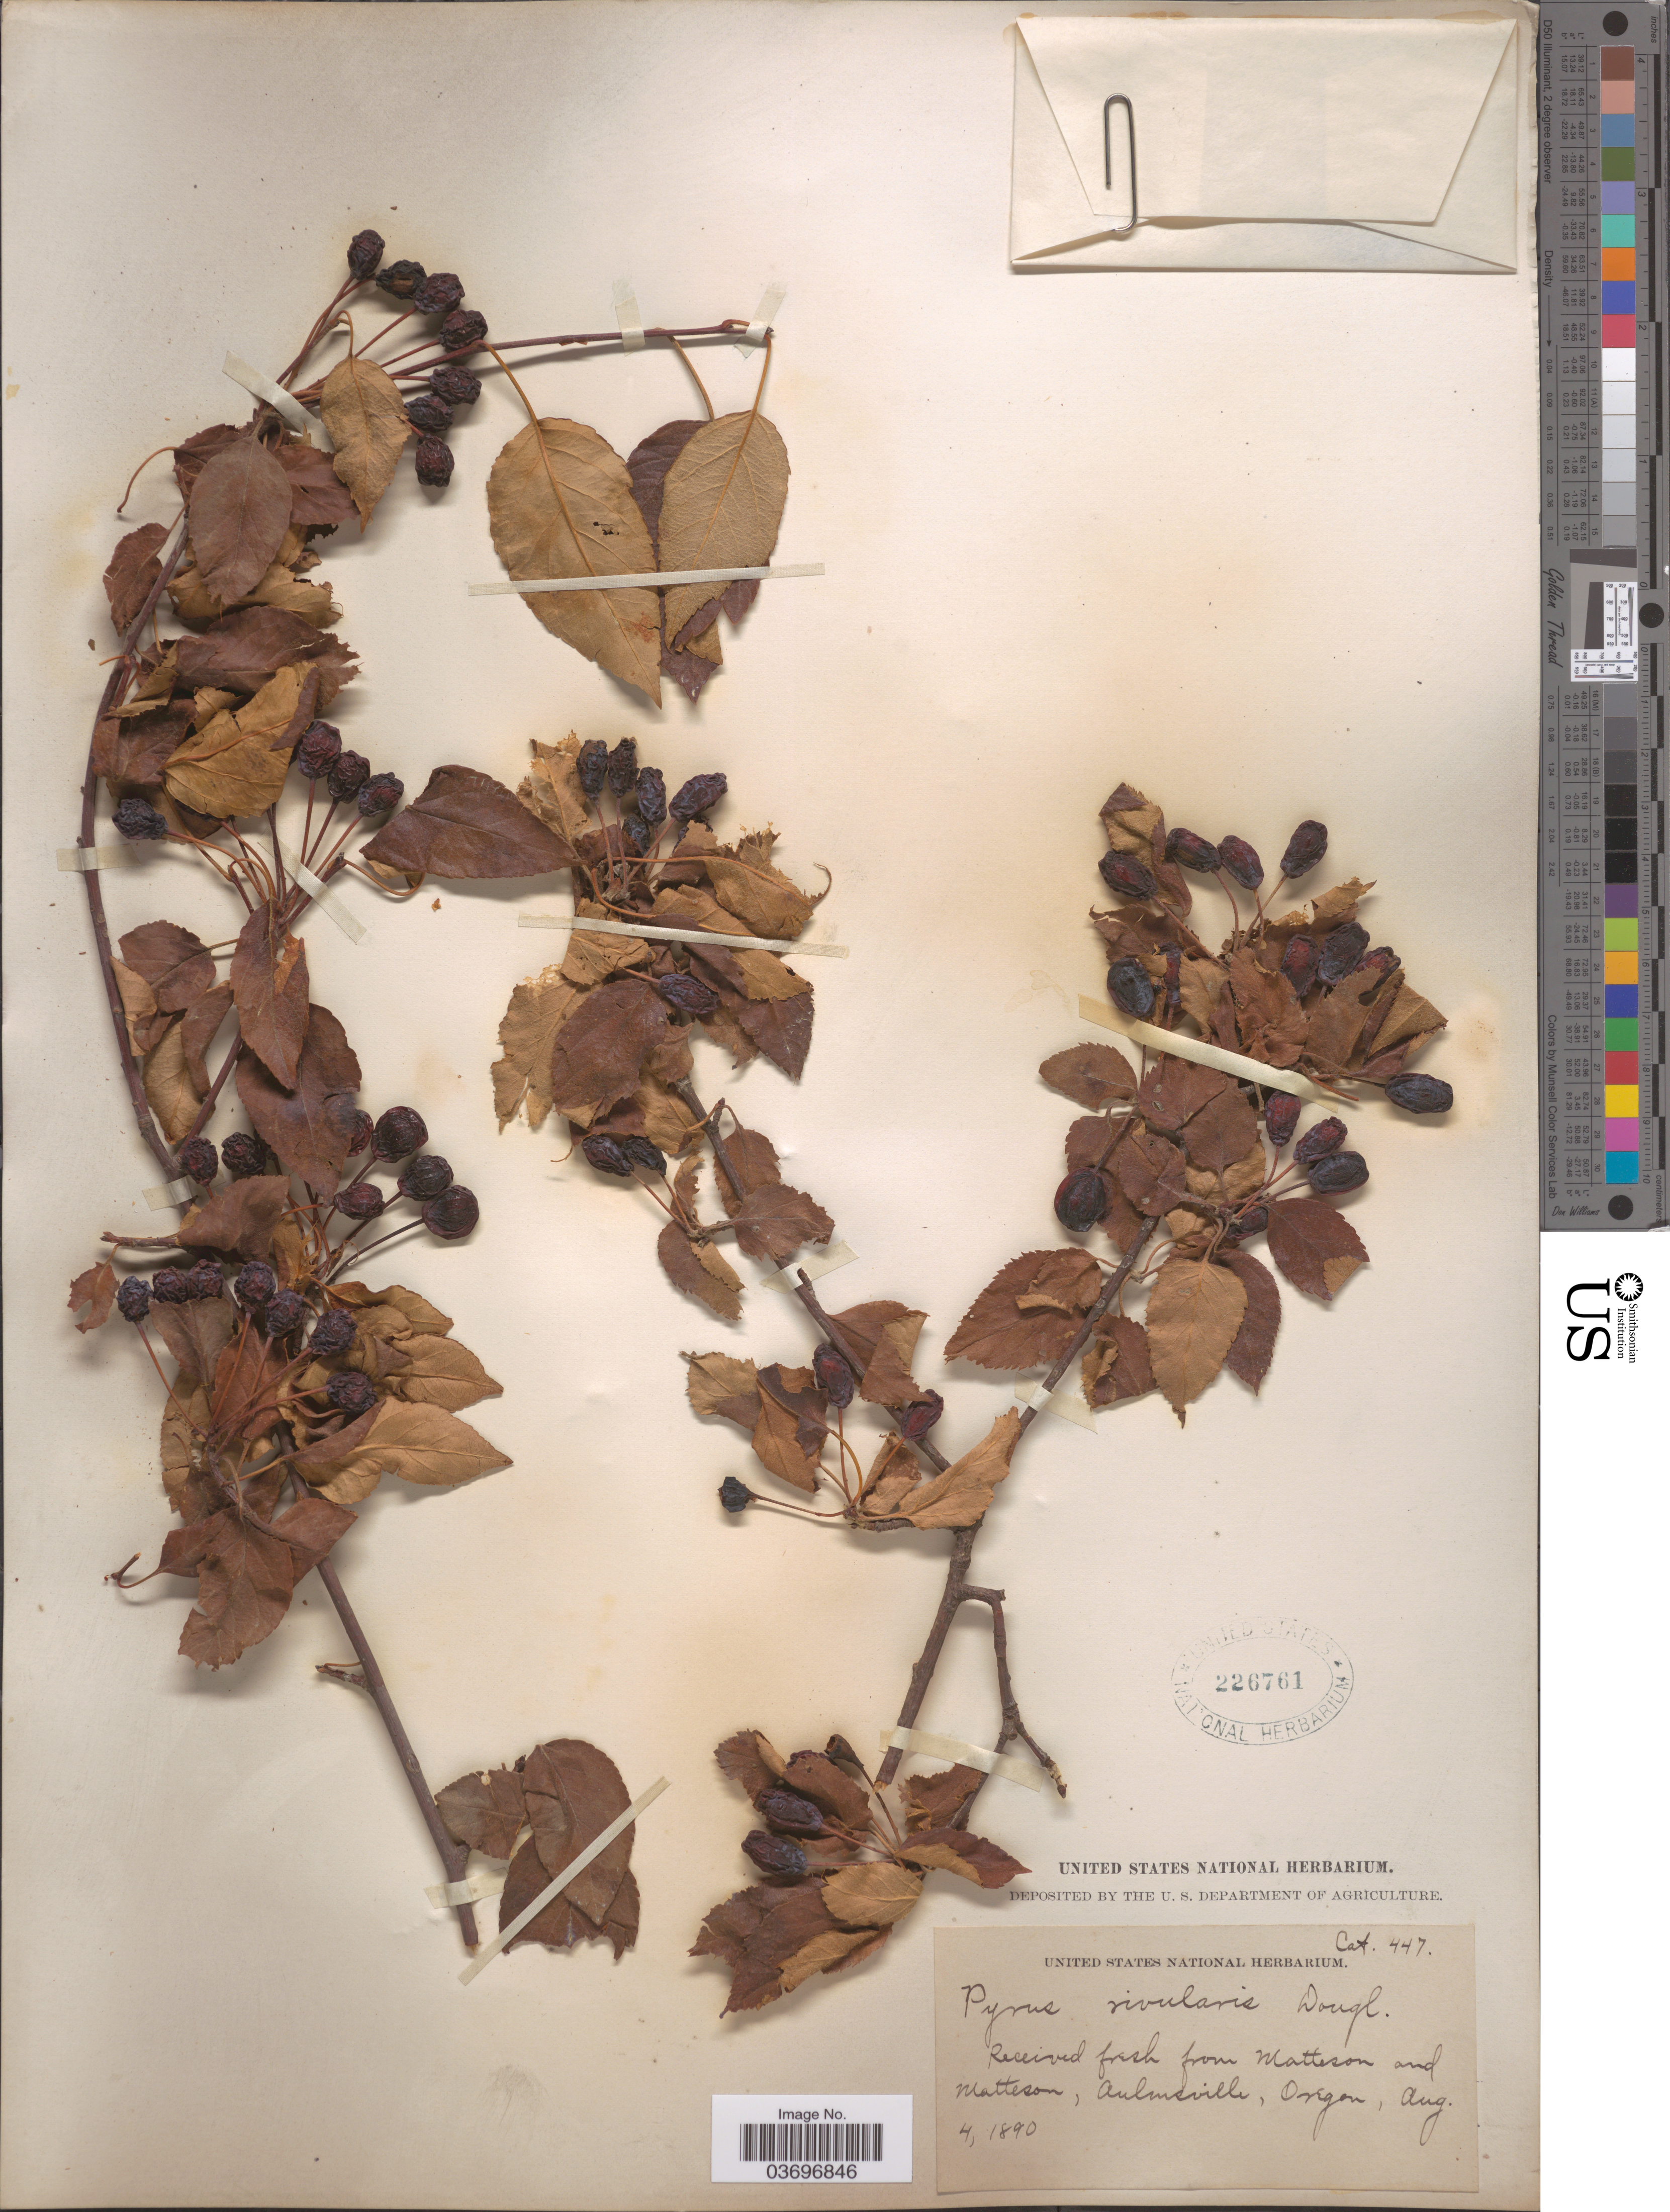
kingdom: Plantae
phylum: Tracheophyta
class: Magnoliopsida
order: Rosales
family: Rosaceae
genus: Malus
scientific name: Malus fusca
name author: (Raf.) C.K. Schneid.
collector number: Cat 447?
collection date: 1890-08-04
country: United States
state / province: Oregon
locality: Matteson and Matteson, Aulmsville.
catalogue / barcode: US 226761